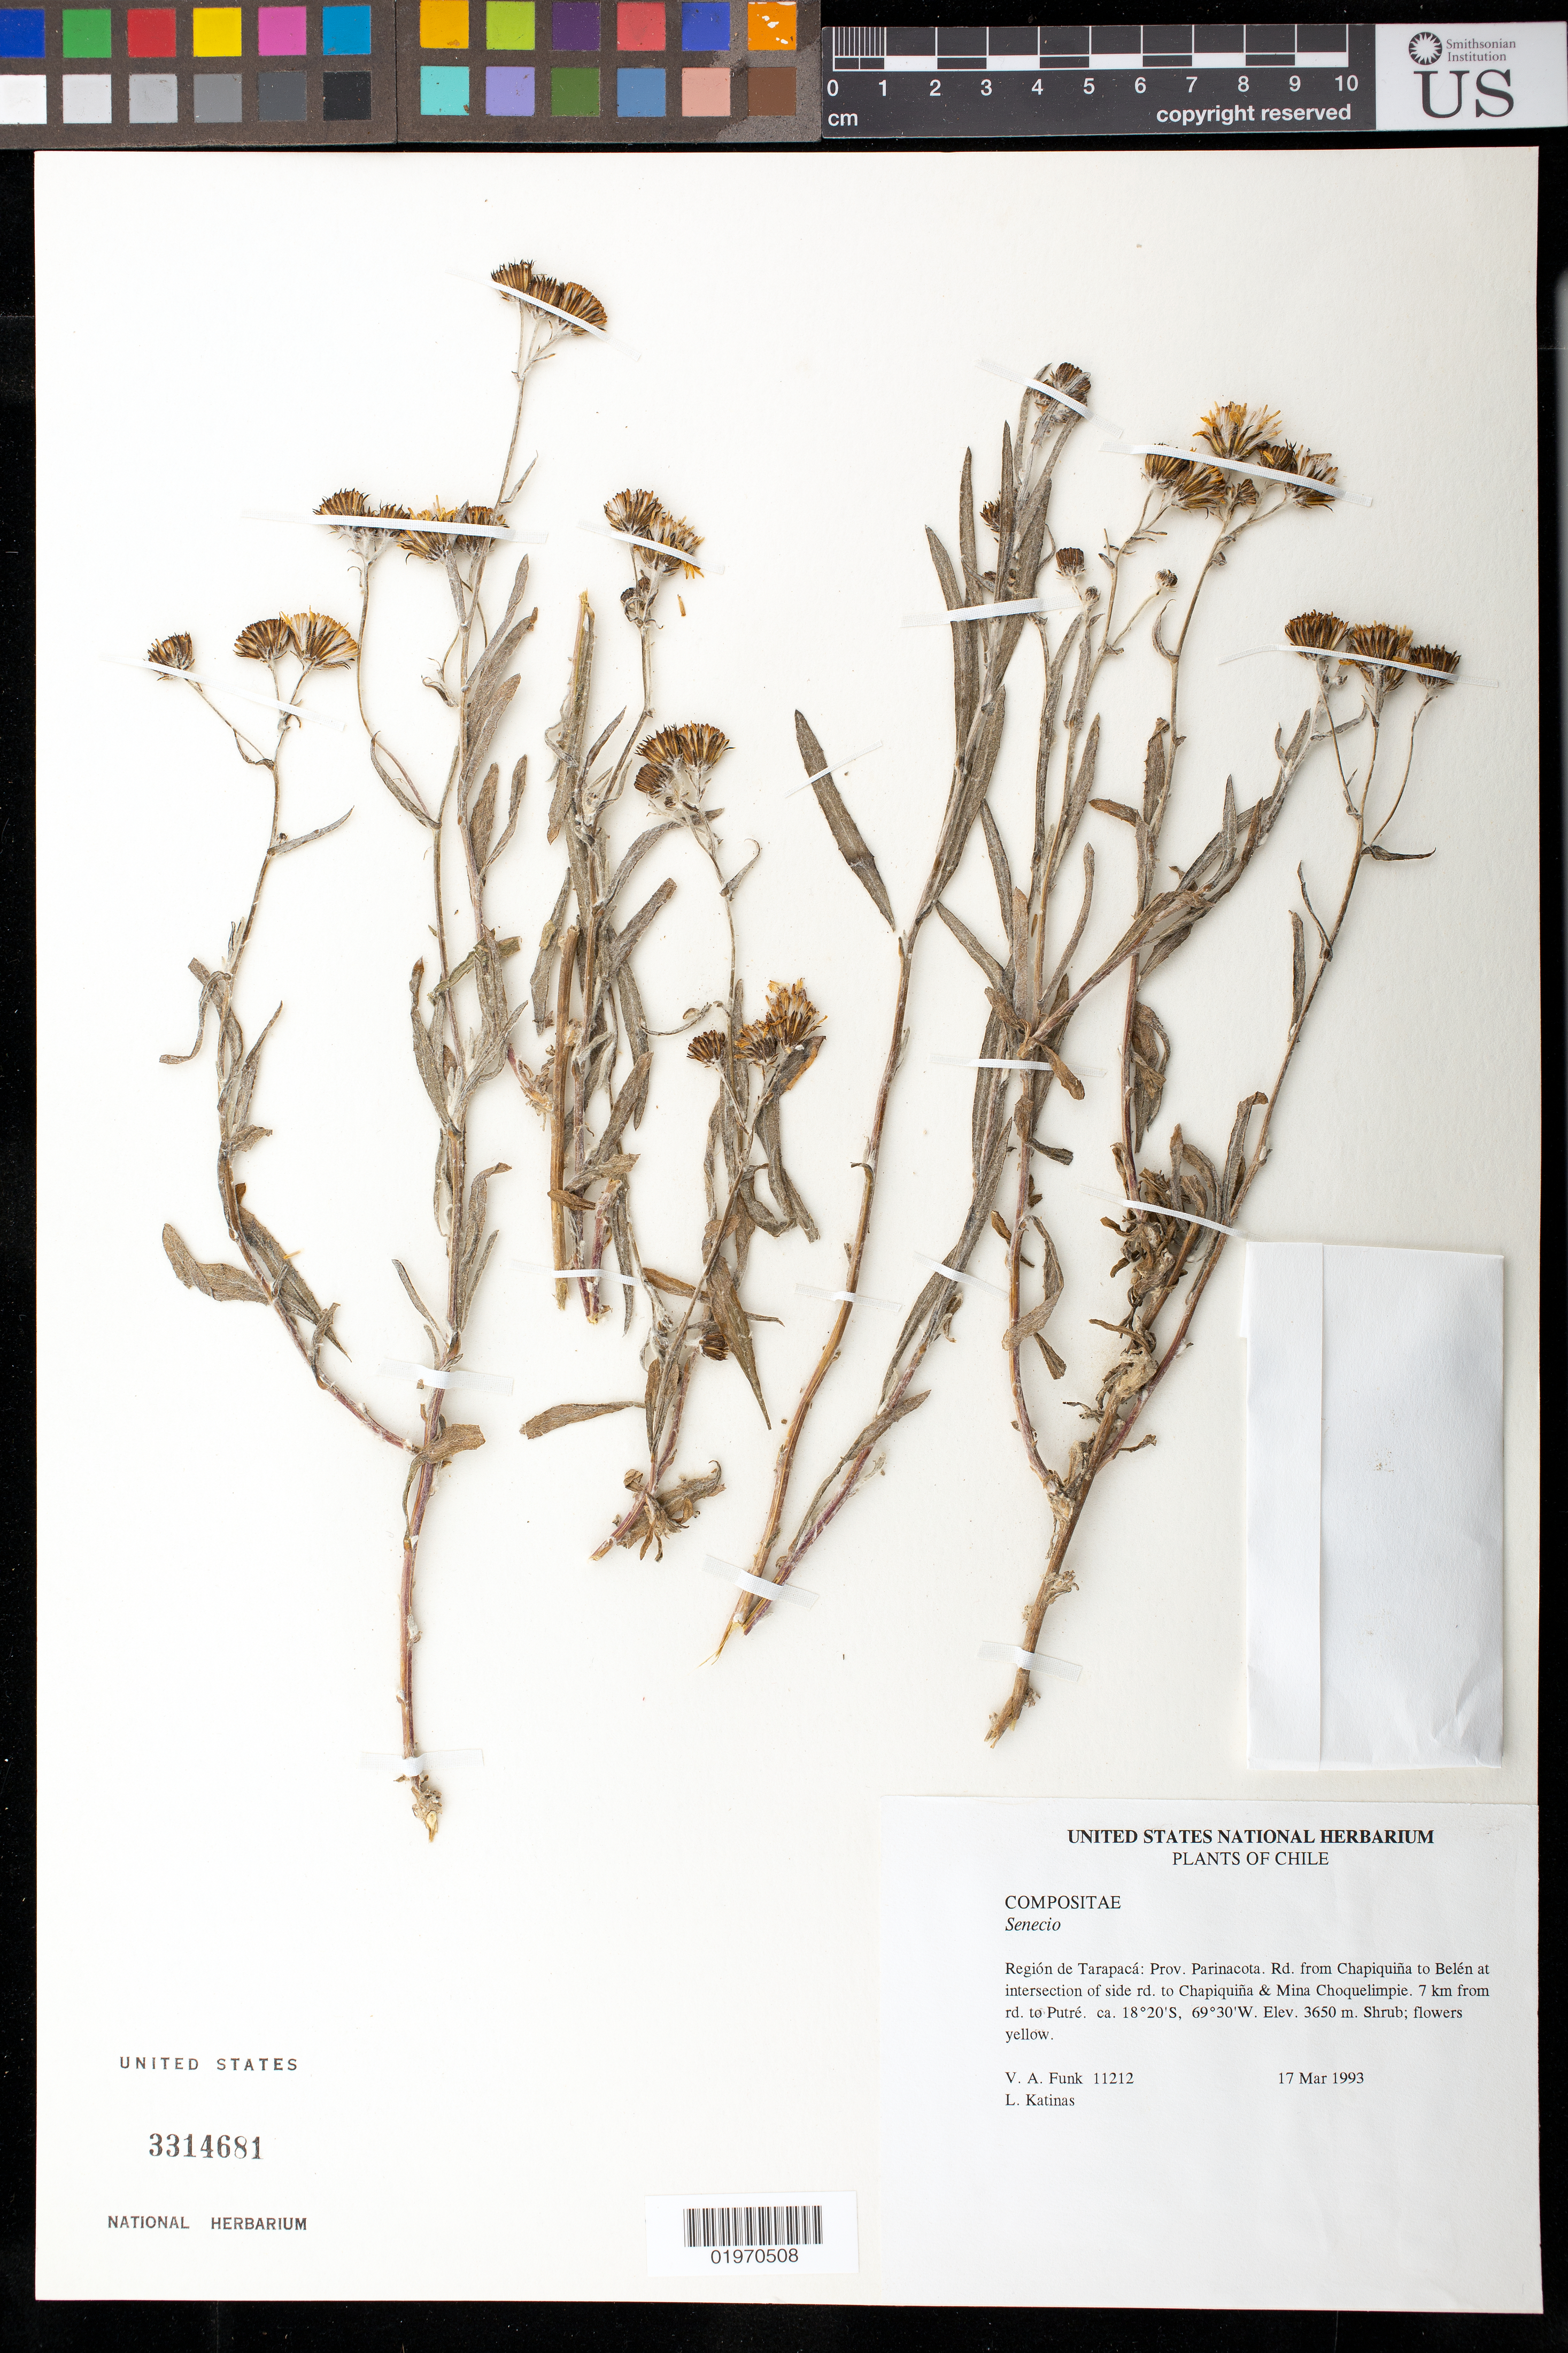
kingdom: Plantae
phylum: Tracheophyta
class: Magnoliopsida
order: Asterales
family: Asteraceae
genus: Senecio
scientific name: Senecio sp.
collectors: V. Funk & L. Katinas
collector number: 11212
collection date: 1993-03-17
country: Chile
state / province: Tarapacá (I)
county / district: Parinacota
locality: Road from Chapiquiña to Belén intersection of side road to Chapiquiña & Mina Choquelimpie. 7 km from rd. to Putré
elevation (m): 3650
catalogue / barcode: US 3314681